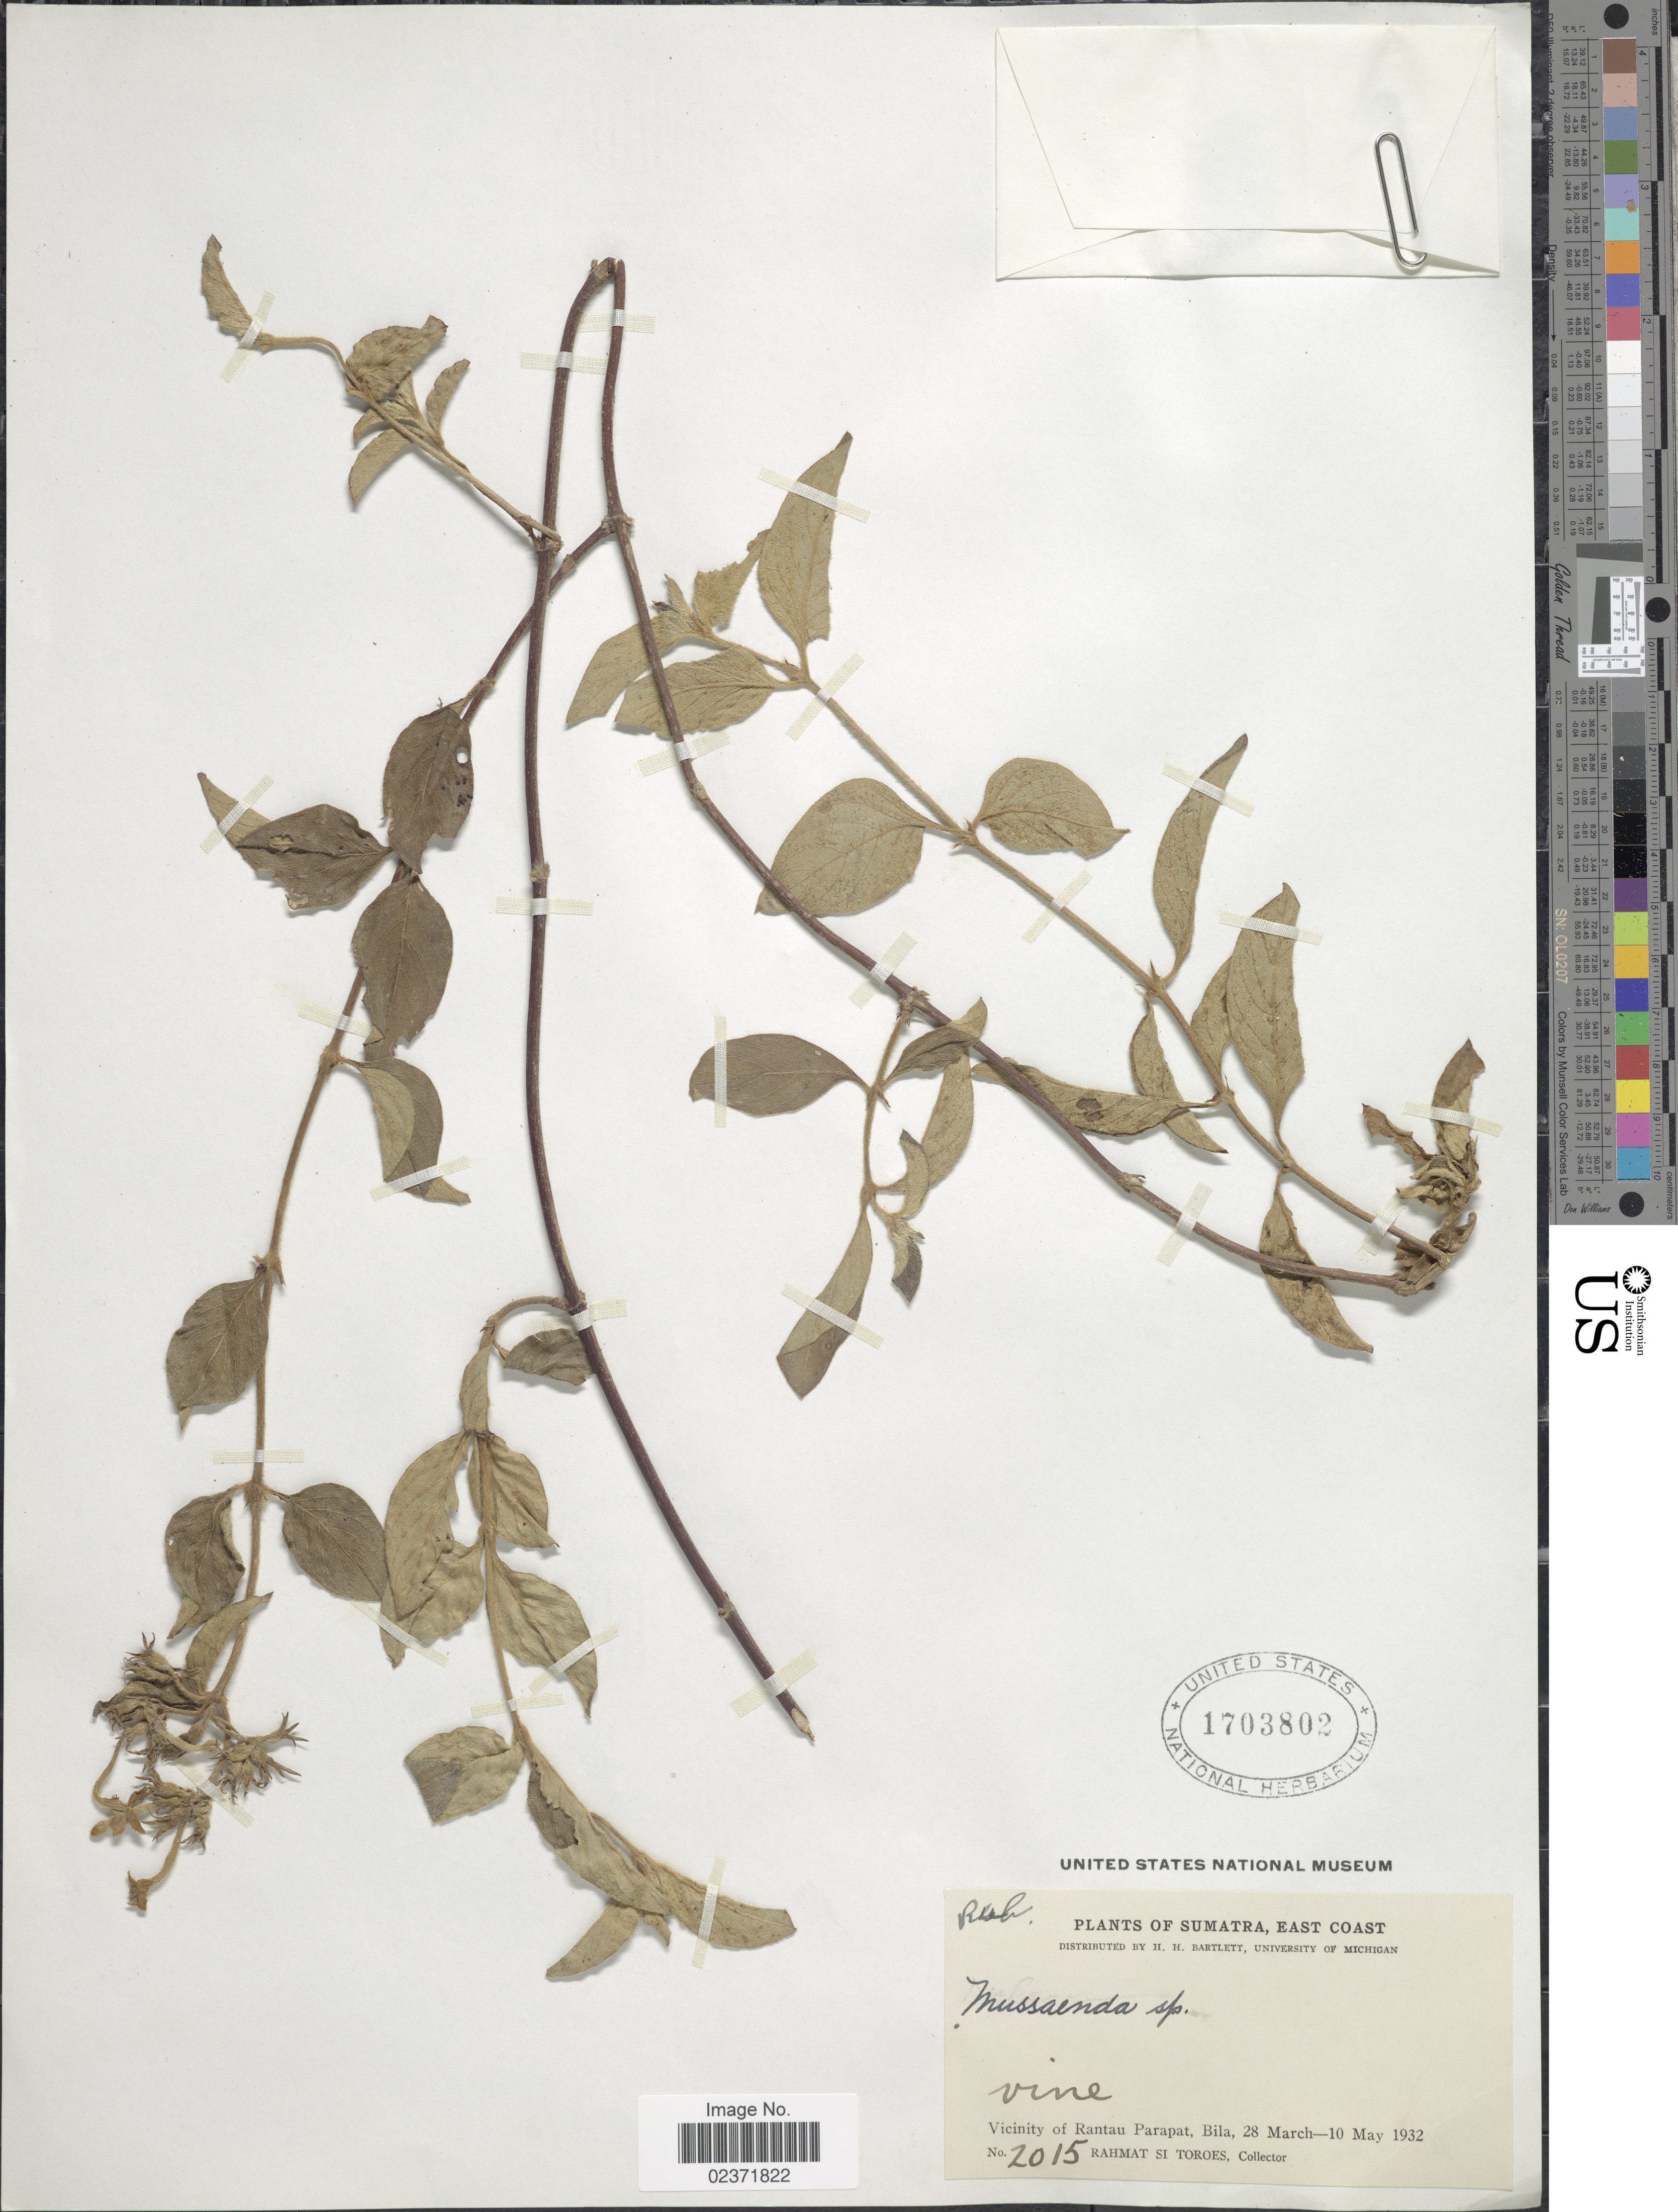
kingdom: Plantae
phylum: Tracheophyta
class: Magnoliopsida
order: Gentianales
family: Rubiaceae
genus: Mussaenda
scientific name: Mussaenda sp.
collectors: Rahmat Si Boeea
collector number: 2015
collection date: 1932-03-28/1932-05-10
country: Indonesia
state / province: Sumatra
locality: East Coast, Vicinity of Rantau Parapat, Bila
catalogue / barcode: US 1703802